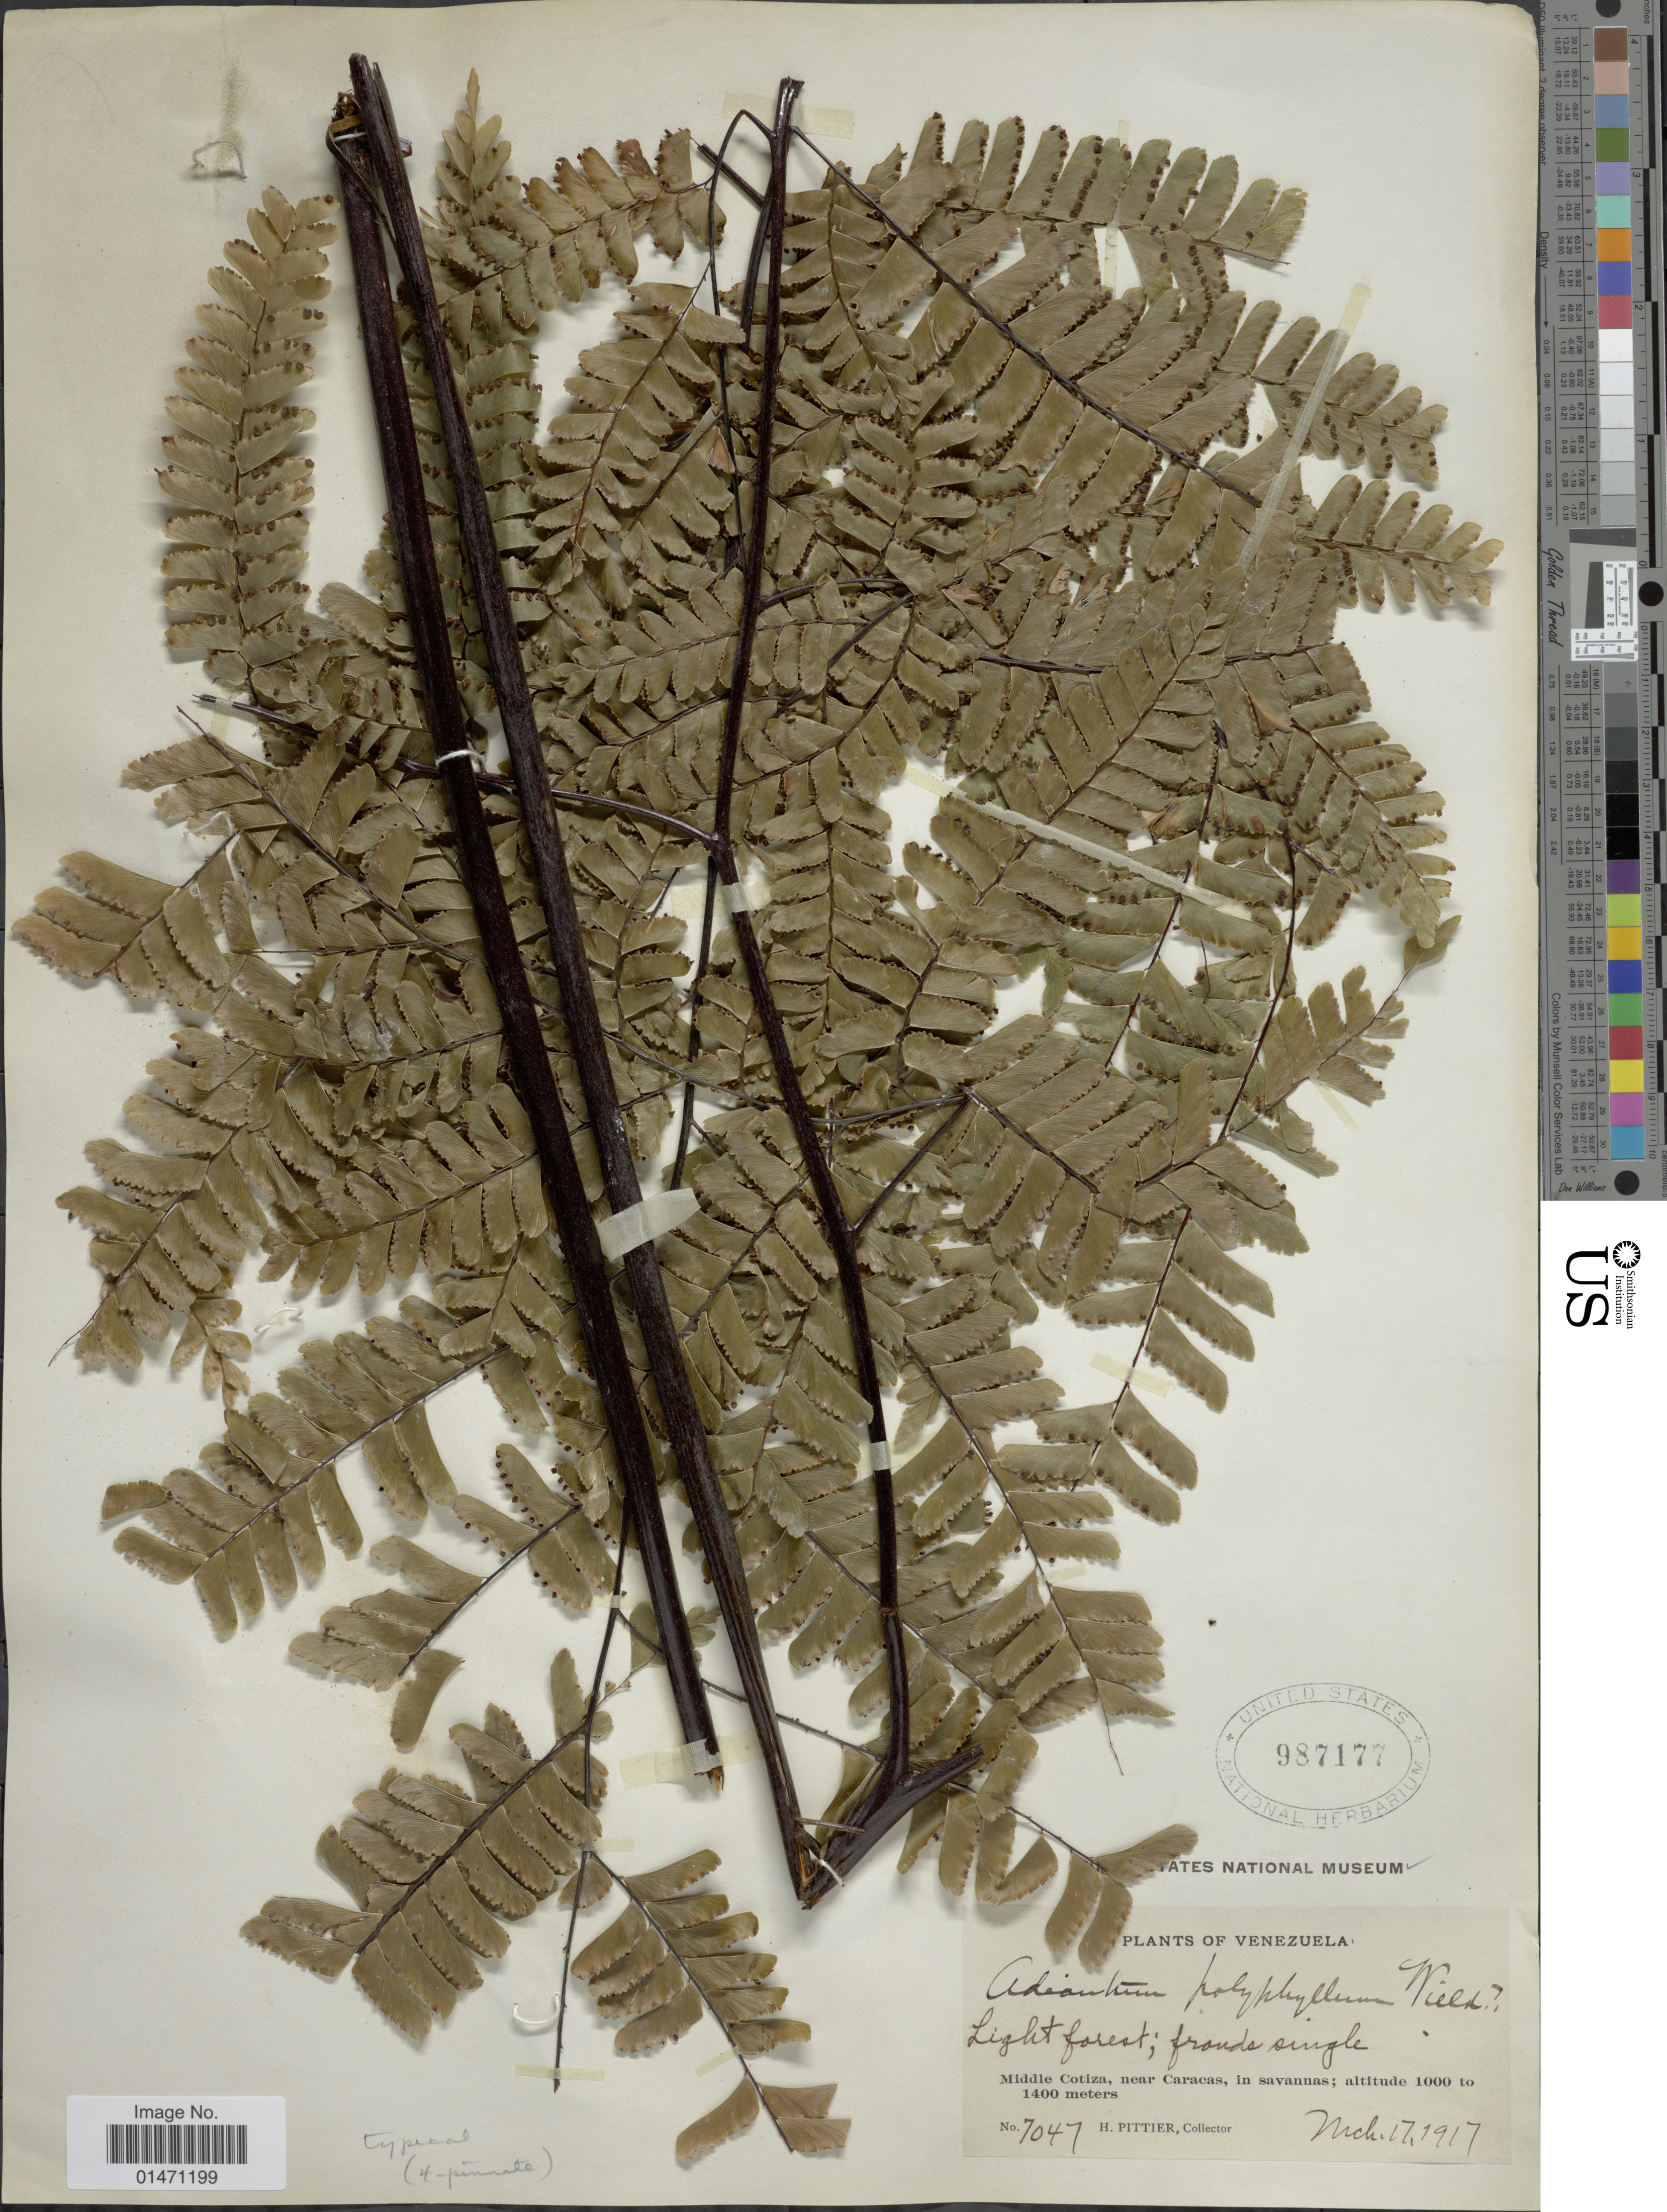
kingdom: Plantae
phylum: Tracheophyta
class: Polypodiopsida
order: Polypodiales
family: Pteridaceae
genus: Adiantum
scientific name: Adiantum polyphyllum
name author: Willd.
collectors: H. F. Pittier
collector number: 7047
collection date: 1917-03-17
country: Venezuela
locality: Plants of Venezuela, Middle Cotiza, near Caracas, in savannas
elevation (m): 1000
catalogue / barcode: US 987177